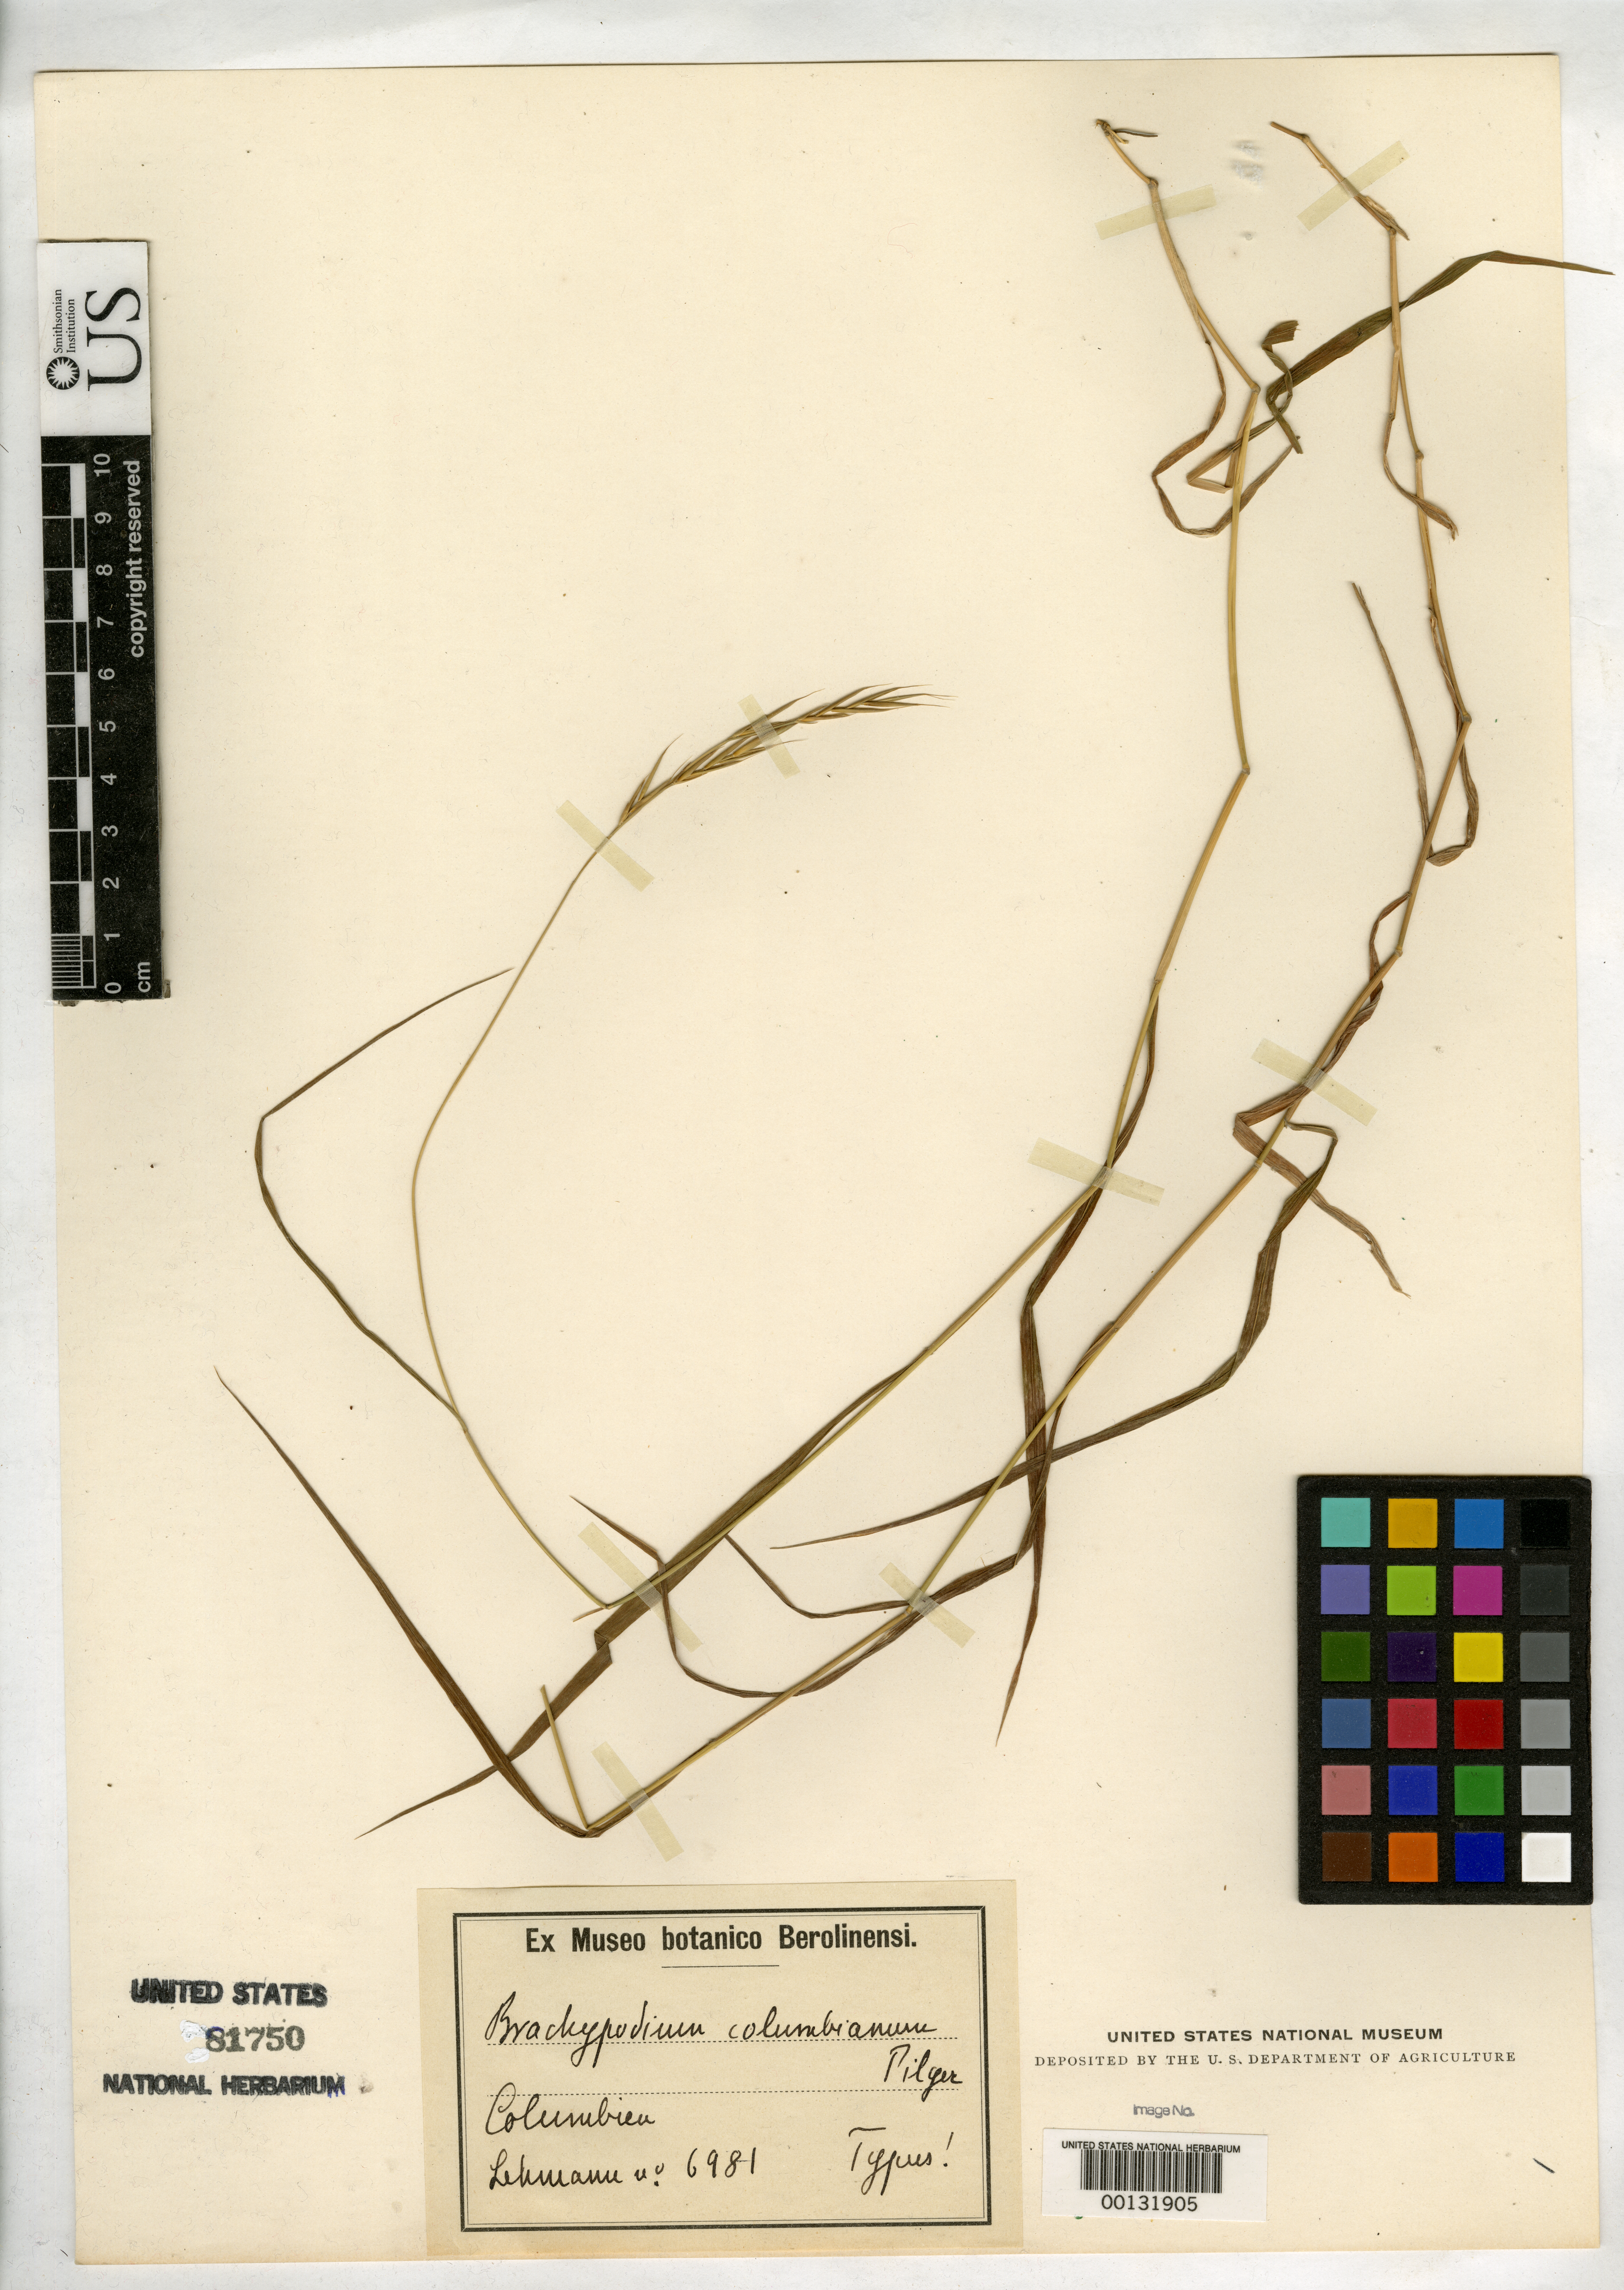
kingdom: Plantae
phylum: Tracheophyta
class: Liliopsida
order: Poales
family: Poaceae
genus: Brachypodium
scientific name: Brachypodium columbianum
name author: Pilg.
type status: Isotype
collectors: F. C. Lehmann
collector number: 6981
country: Colombia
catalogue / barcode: US 81750